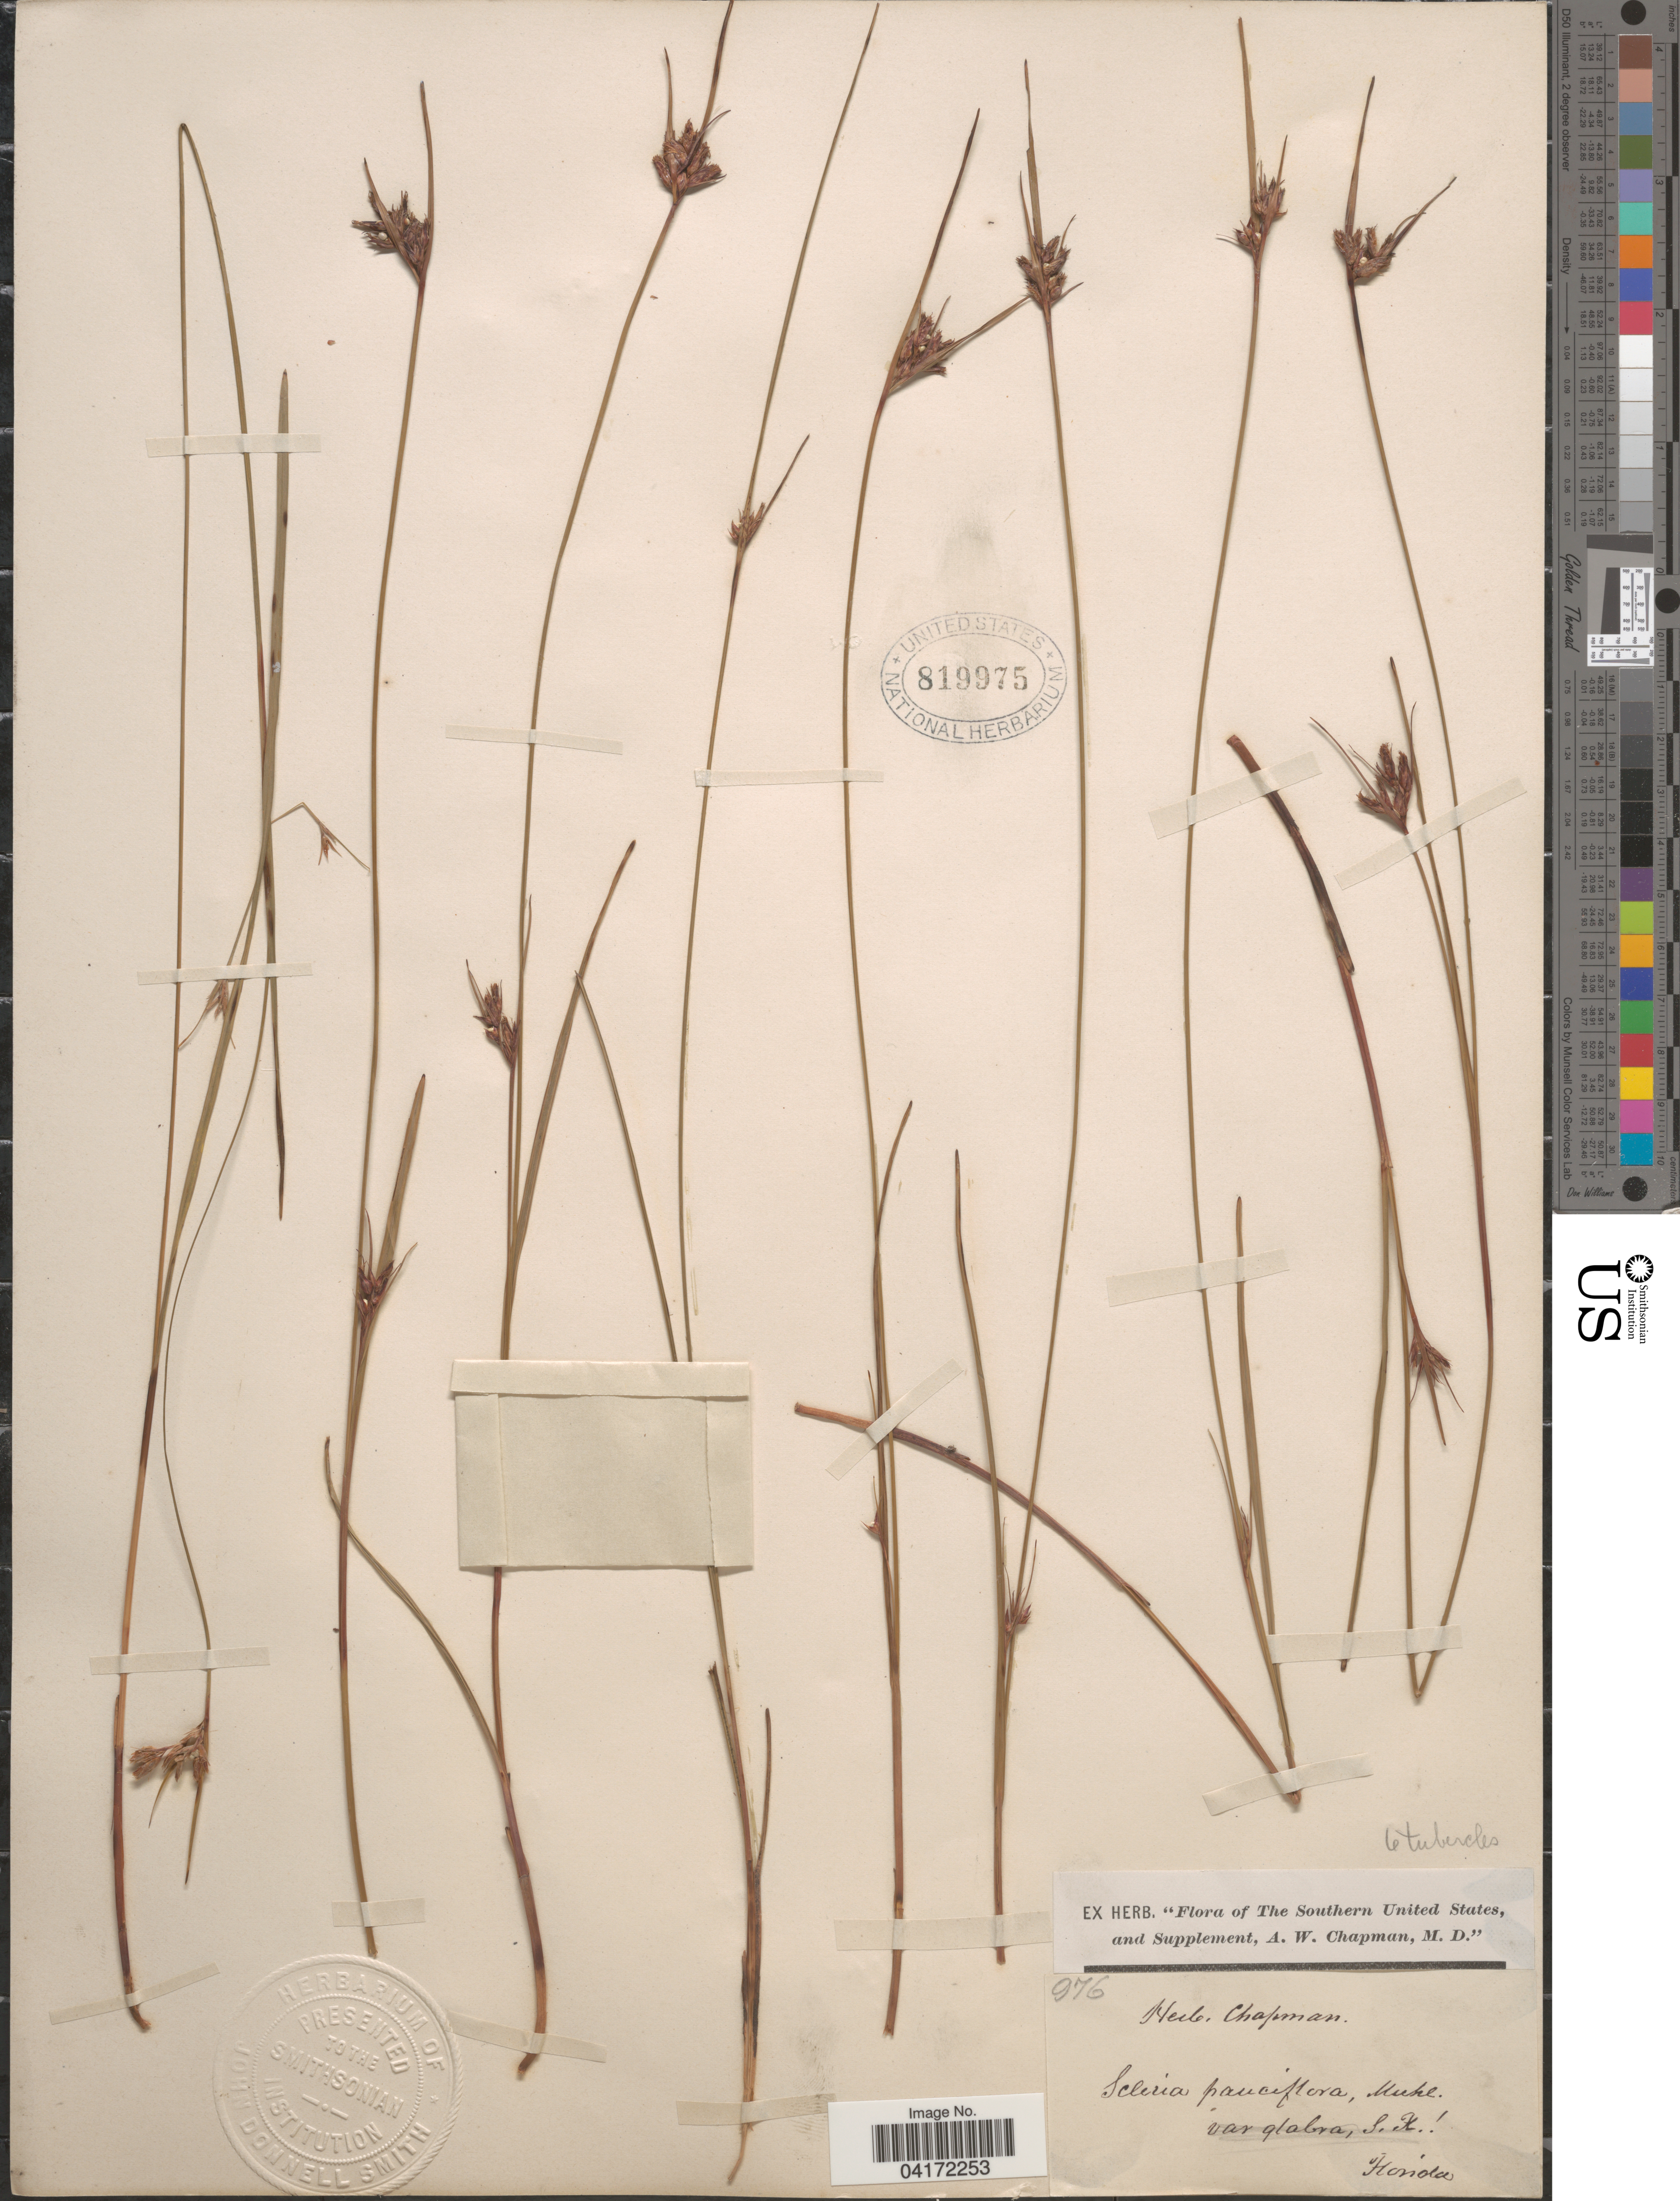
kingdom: Plantae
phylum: Tracheophyta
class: Liliopsida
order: Poales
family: Cyperaceae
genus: Scleria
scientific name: Scleria pauciflora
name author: Muhl. ex Willd.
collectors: ex herb. A.W. Chapman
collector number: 976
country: United States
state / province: Florida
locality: The Southern United States.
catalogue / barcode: US 819975